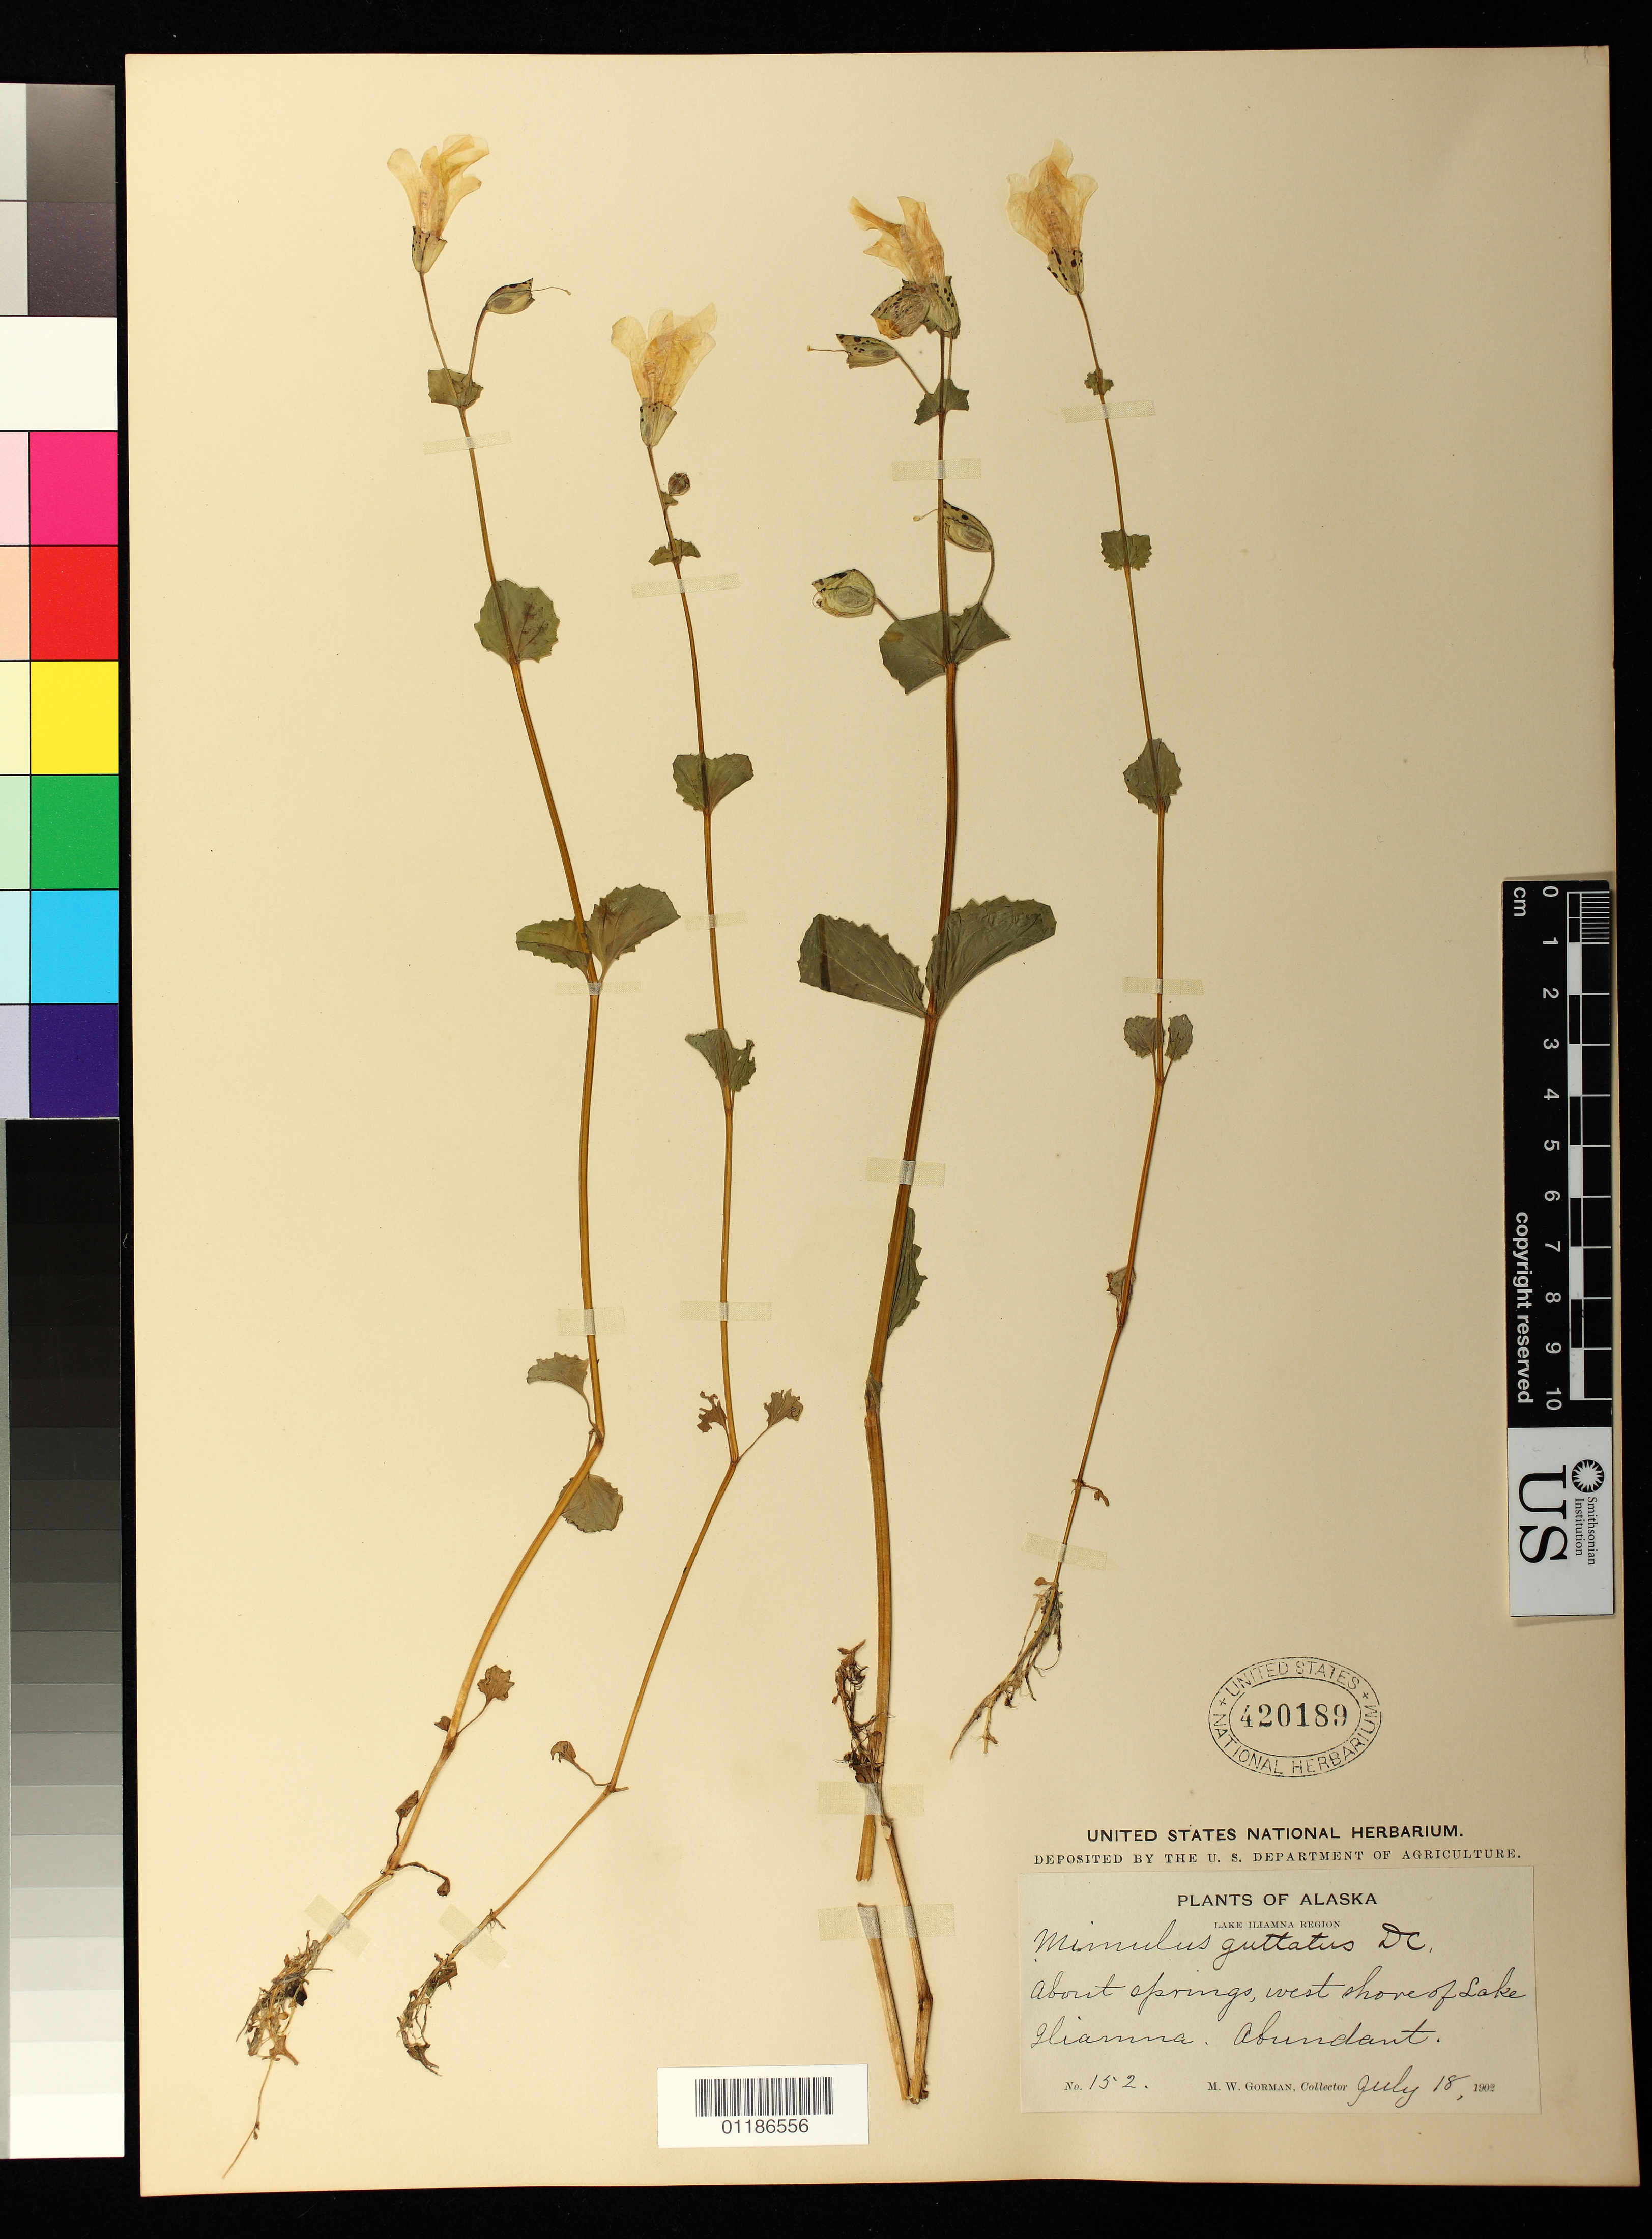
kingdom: Plantae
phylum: Tracheophyta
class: Magnoliopsida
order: Lamiales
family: Phrymaceae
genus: Mimulus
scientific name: Mimulus guttatus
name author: DC.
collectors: M. W. Gorman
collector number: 152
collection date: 1902-07-18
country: United States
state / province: Alaska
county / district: Lake and Peninsula Borough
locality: About springs, west shore of Lake Iliamna.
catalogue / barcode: US 420189